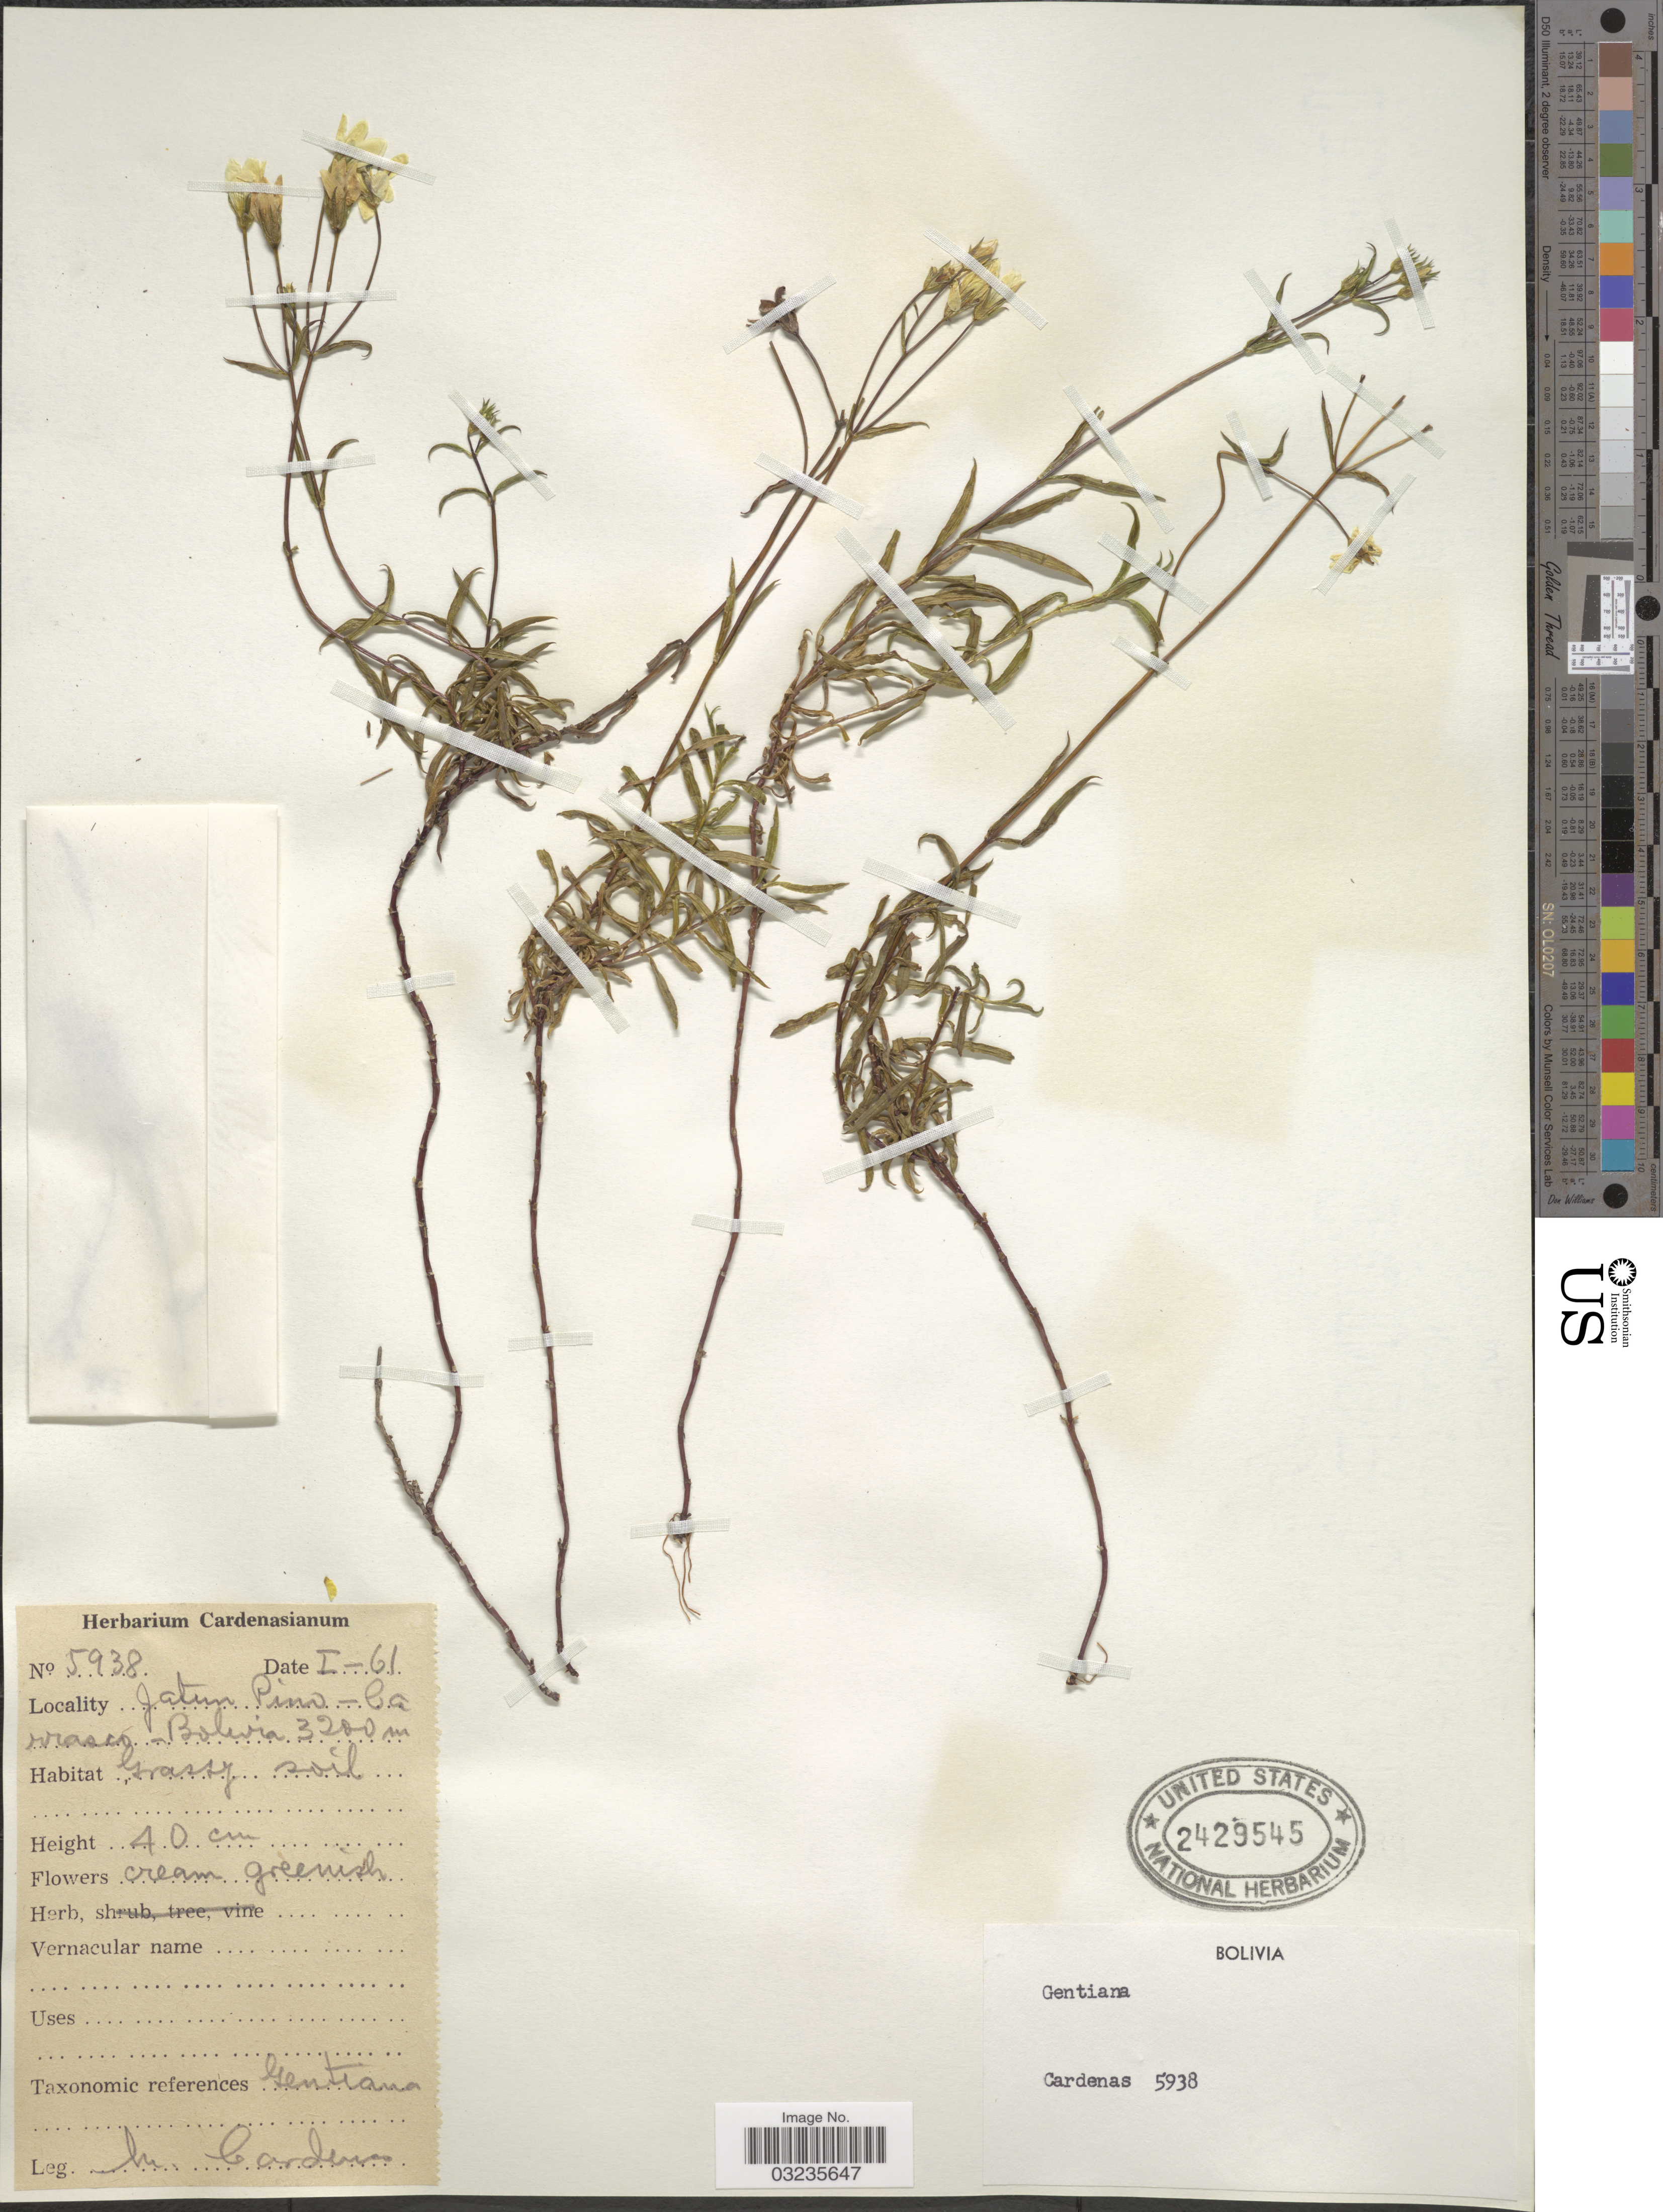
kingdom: Plantae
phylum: Tracheophyta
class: Magnoliopsida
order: Gentianales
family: Gentianaceae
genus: Gentiana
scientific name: Gentiana sp.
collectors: M. Cárdenas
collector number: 5938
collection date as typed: Transcribed d/m/y: /1/61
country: Bolivia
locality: Jatun Pino - Carrasco.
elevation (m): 3200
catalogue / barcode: US 2429545